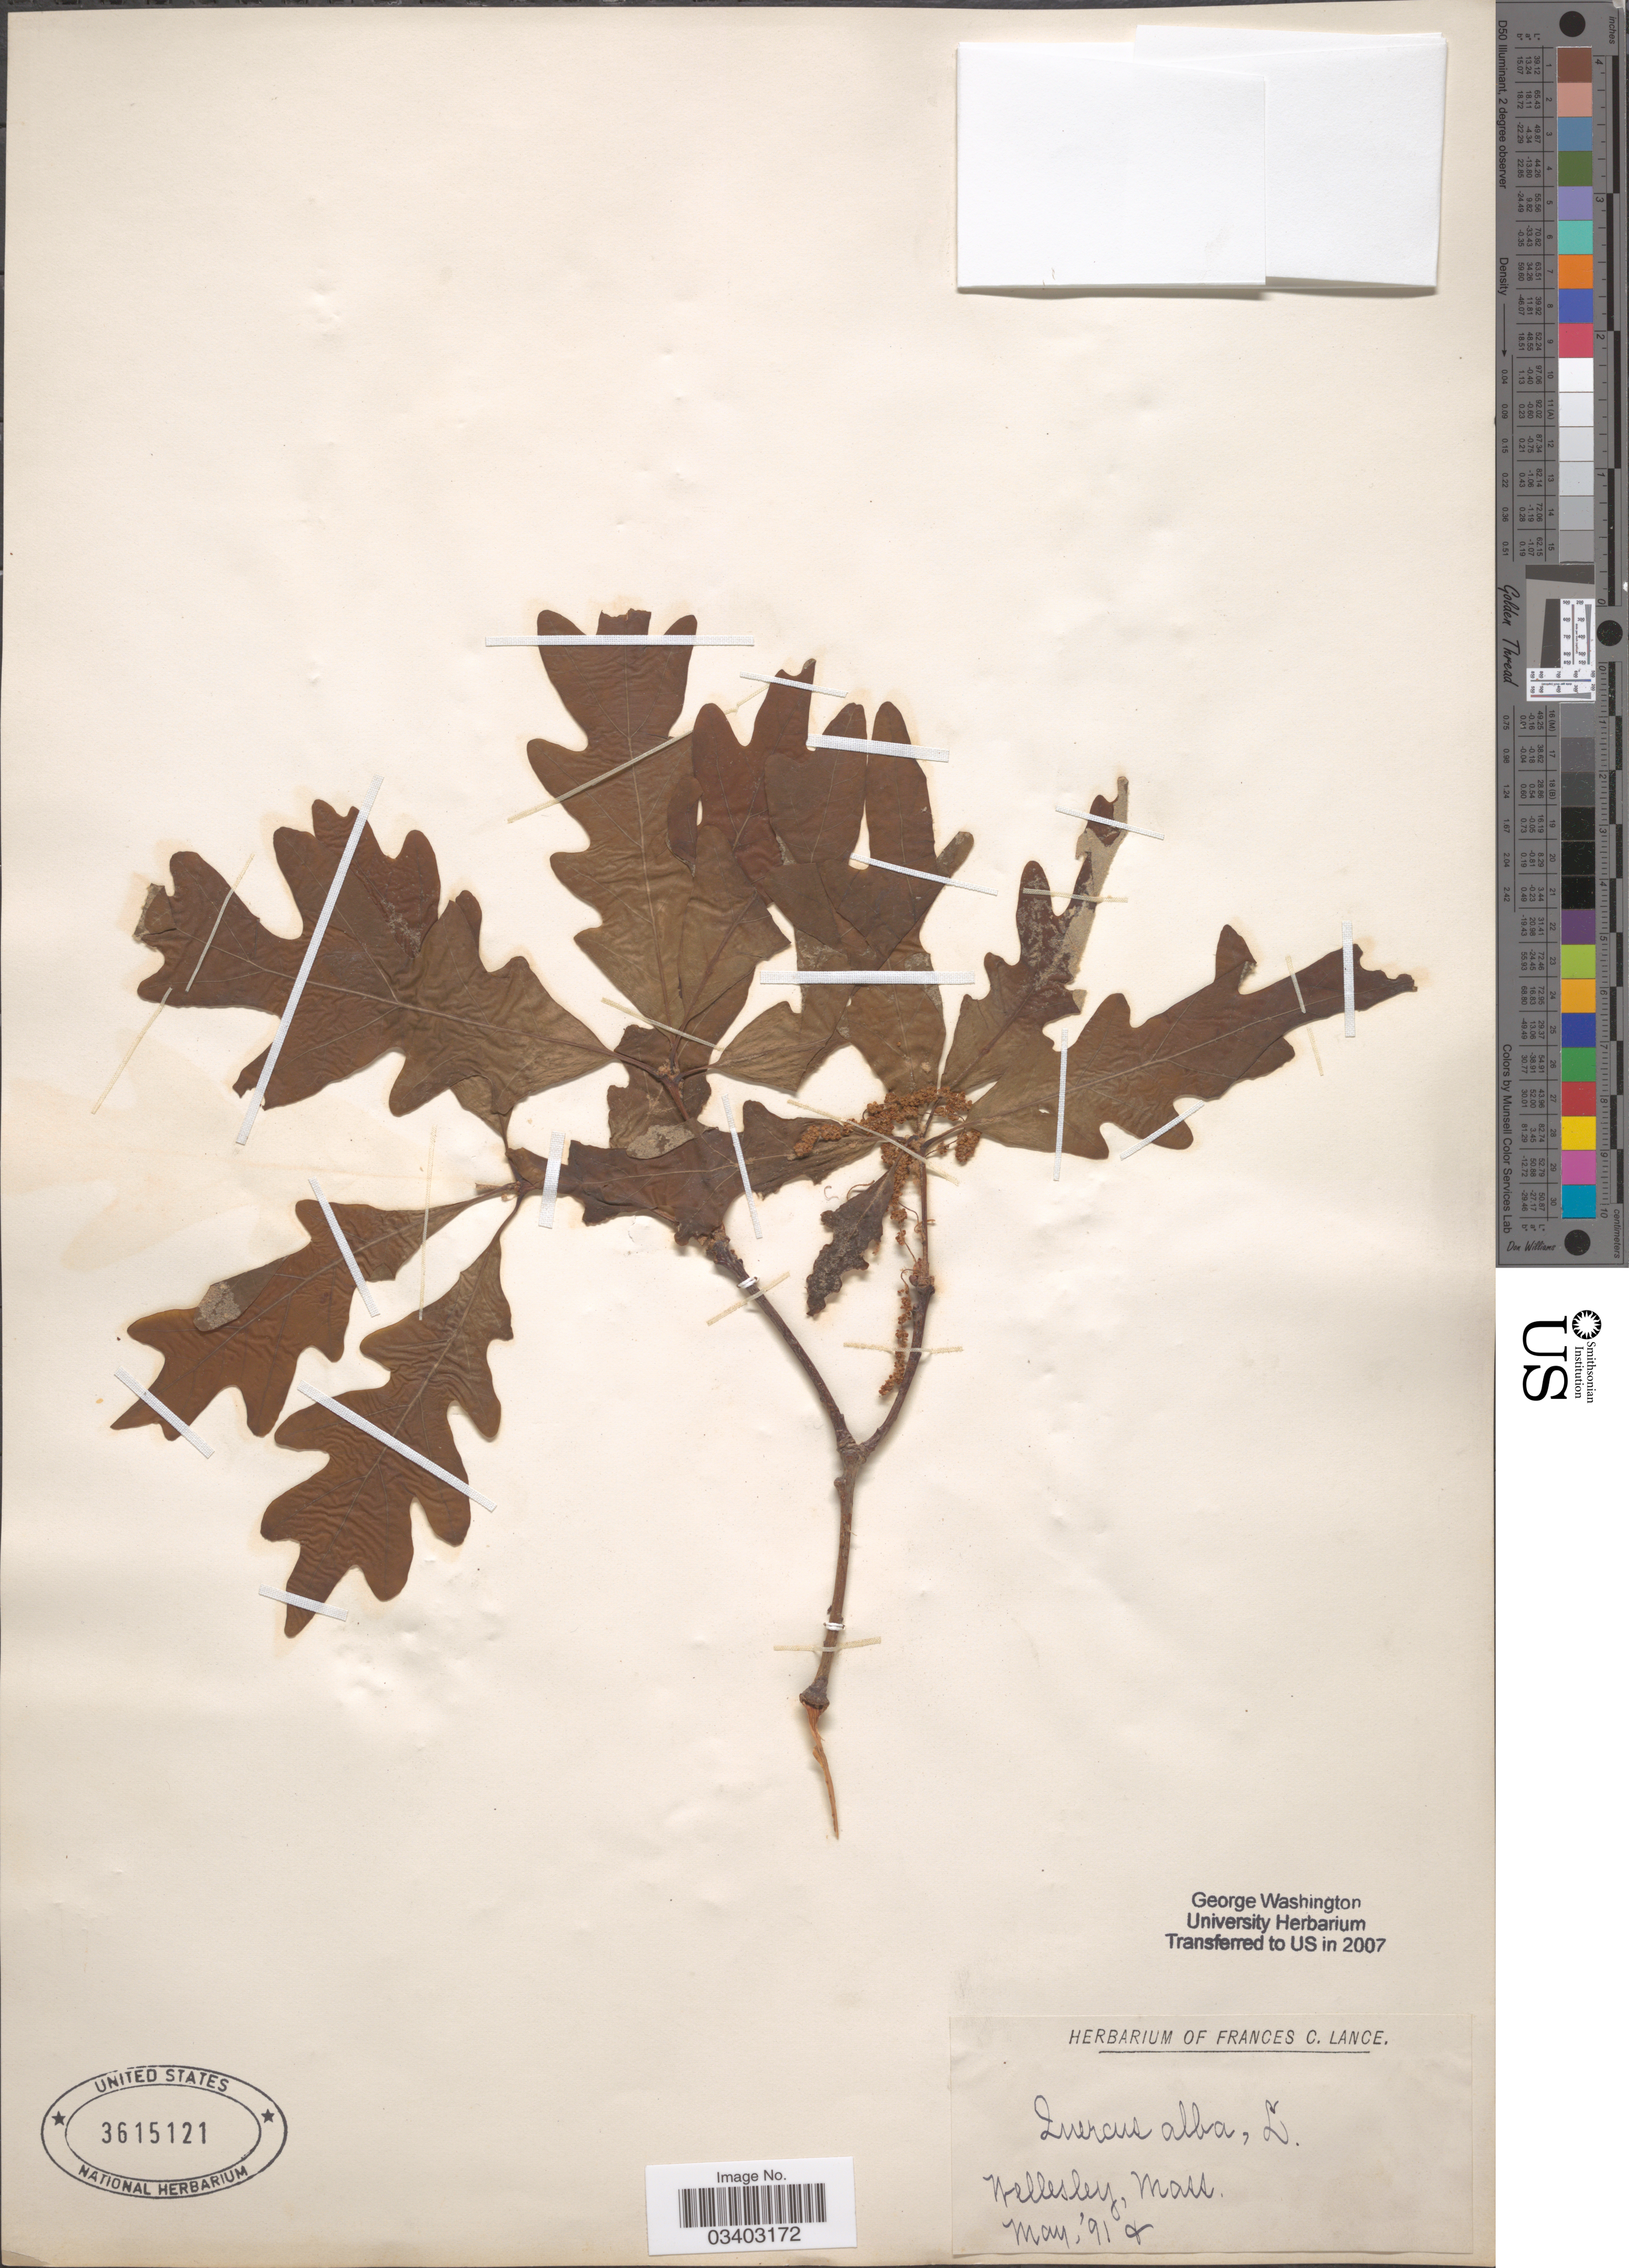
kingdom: Plantae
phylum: Tracheophyta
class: Magnoliopsida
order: Fagales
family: Fagaceae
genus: Quercus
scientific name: Quercus alba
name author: L.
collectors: ex herb. Frances C. Lance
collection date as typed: Transcribed d/m/y: /5/91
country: United States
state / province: Massachusetts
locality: Wellesley.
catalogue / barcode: US 3615121